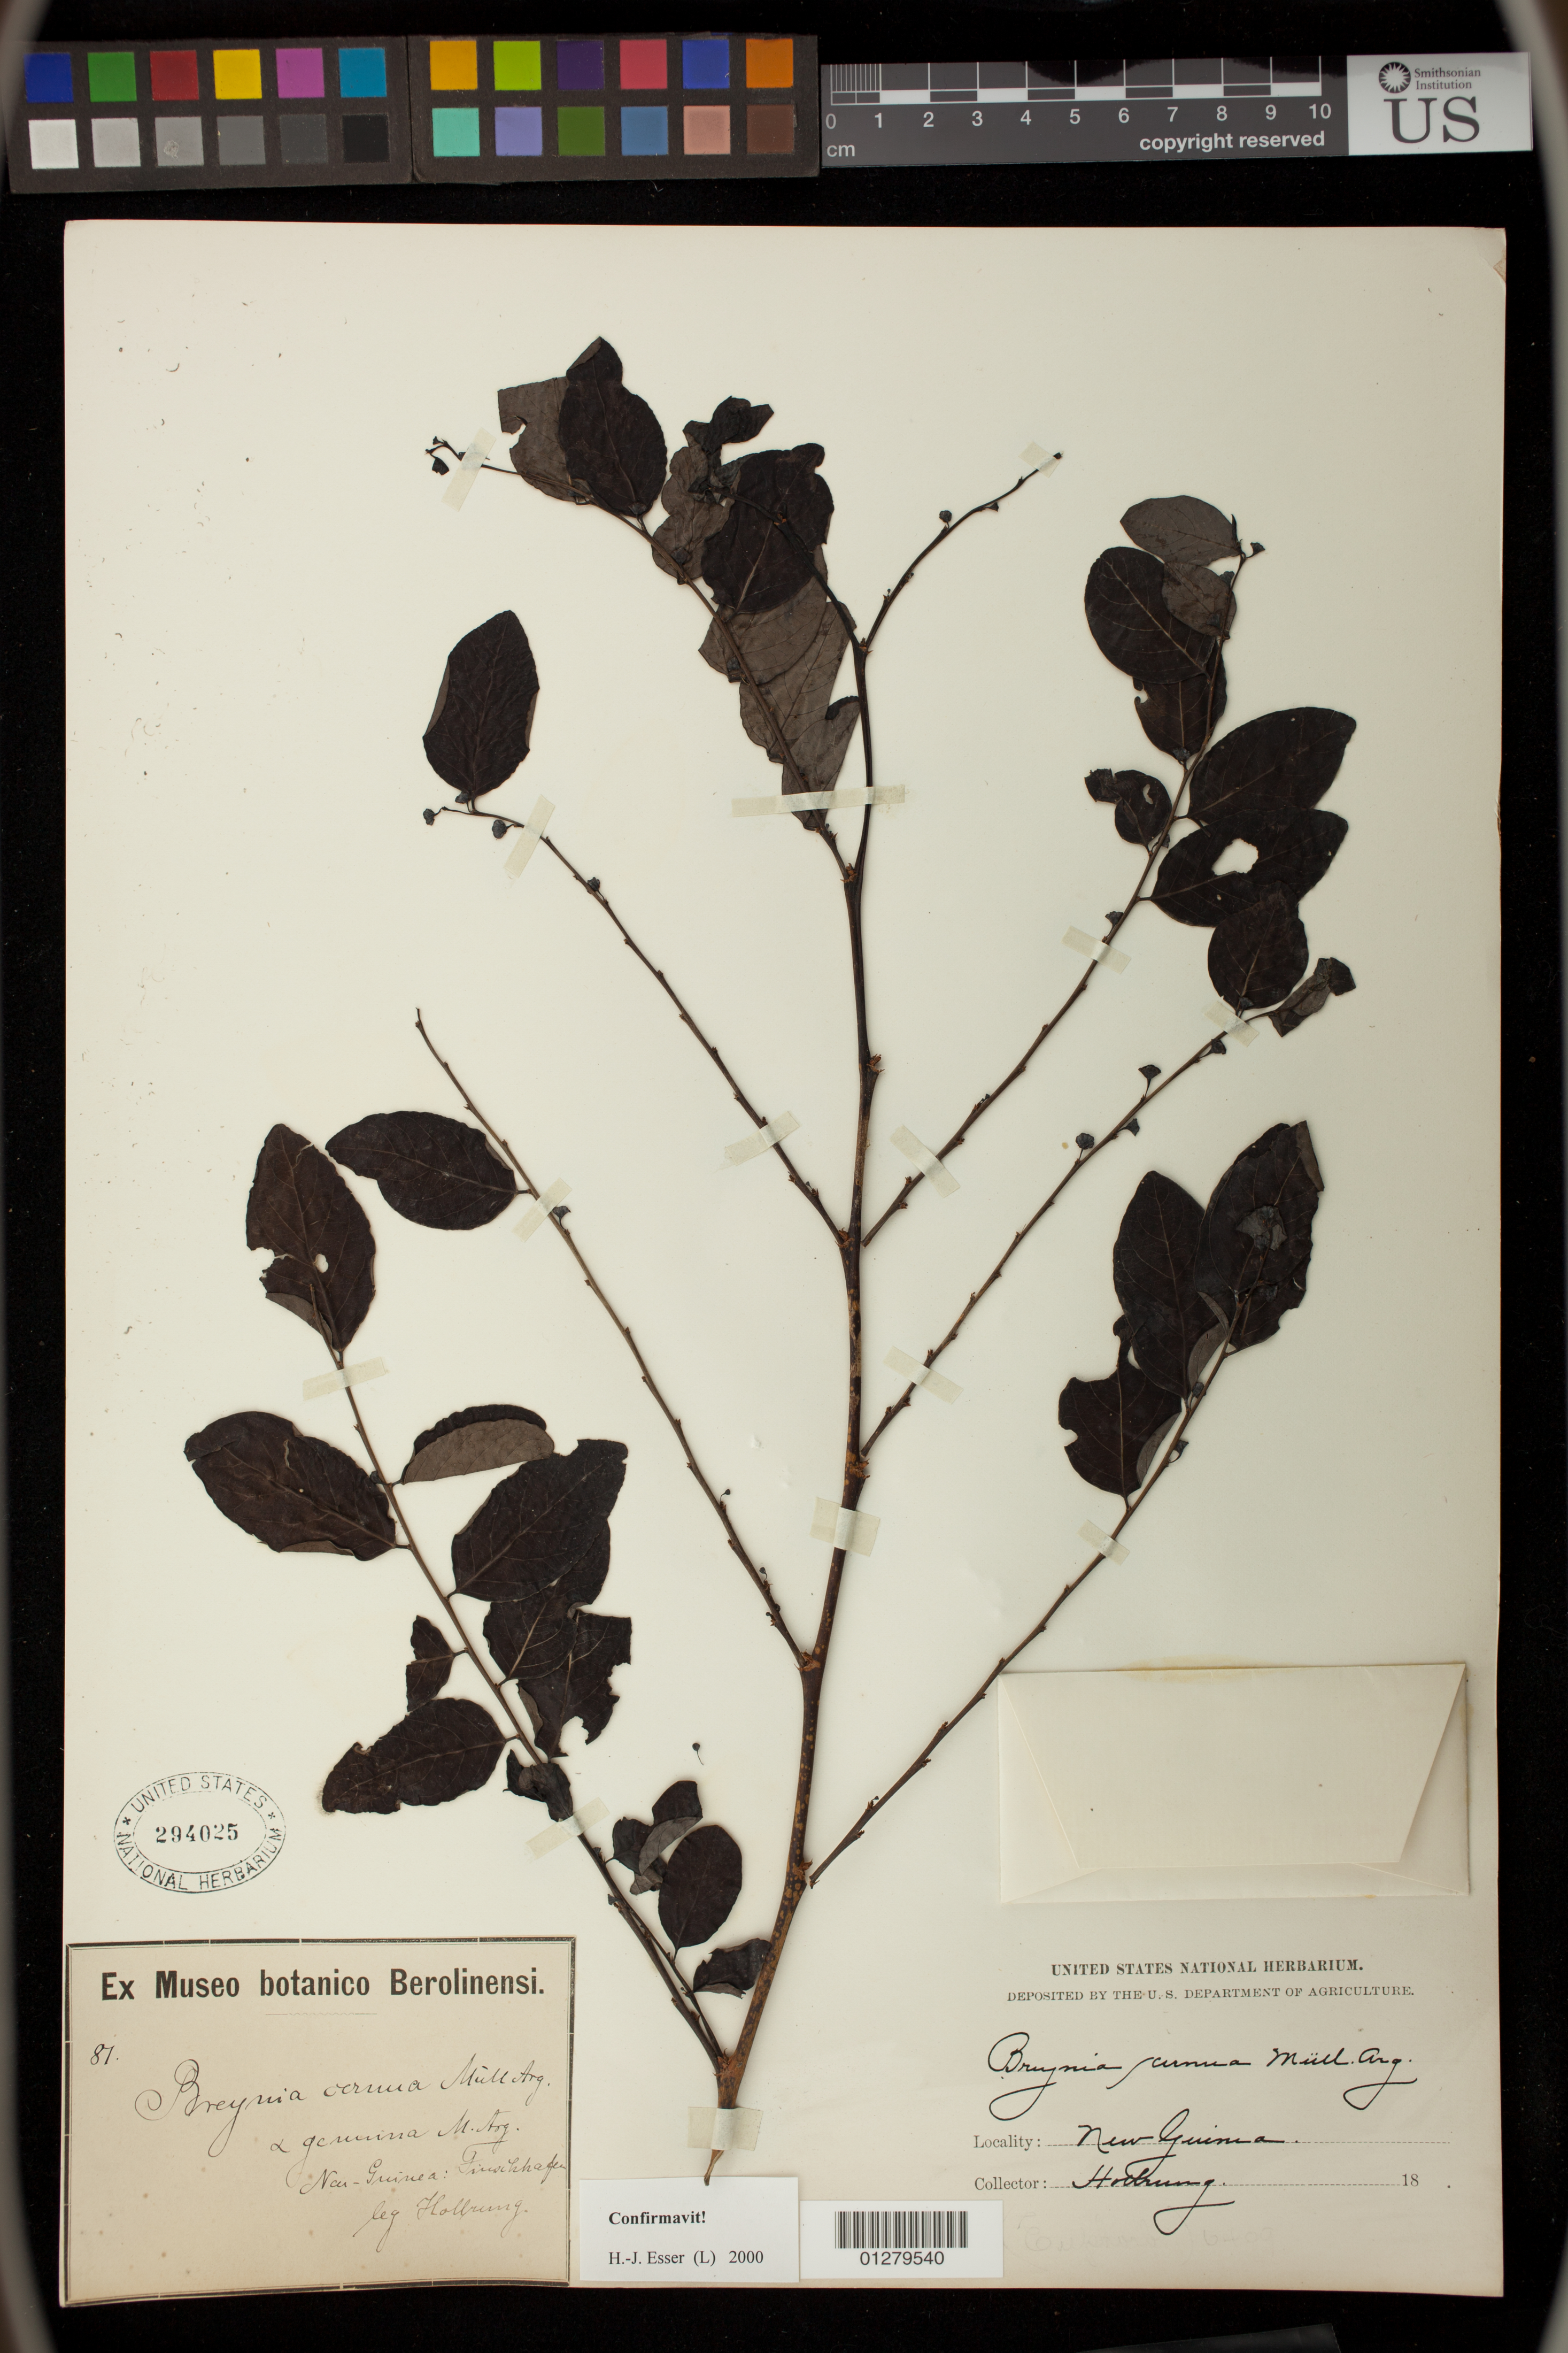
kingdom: Plantae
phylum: Tracheophyta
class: Magnoliopsida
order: Malpighiales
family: Phyllanthaceae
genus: Phyllanthus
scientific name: Phyllanthus cernuus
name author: Poir.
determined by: Wagner, W. L., (BOT), Smithsonian Institution - National Museum of Natural History (UNITED STATES)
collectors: M. Hollrung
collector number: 87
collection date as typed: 18--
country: Papua New Guinea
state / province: Morobe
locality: Finschhafen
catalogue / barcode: US 294025